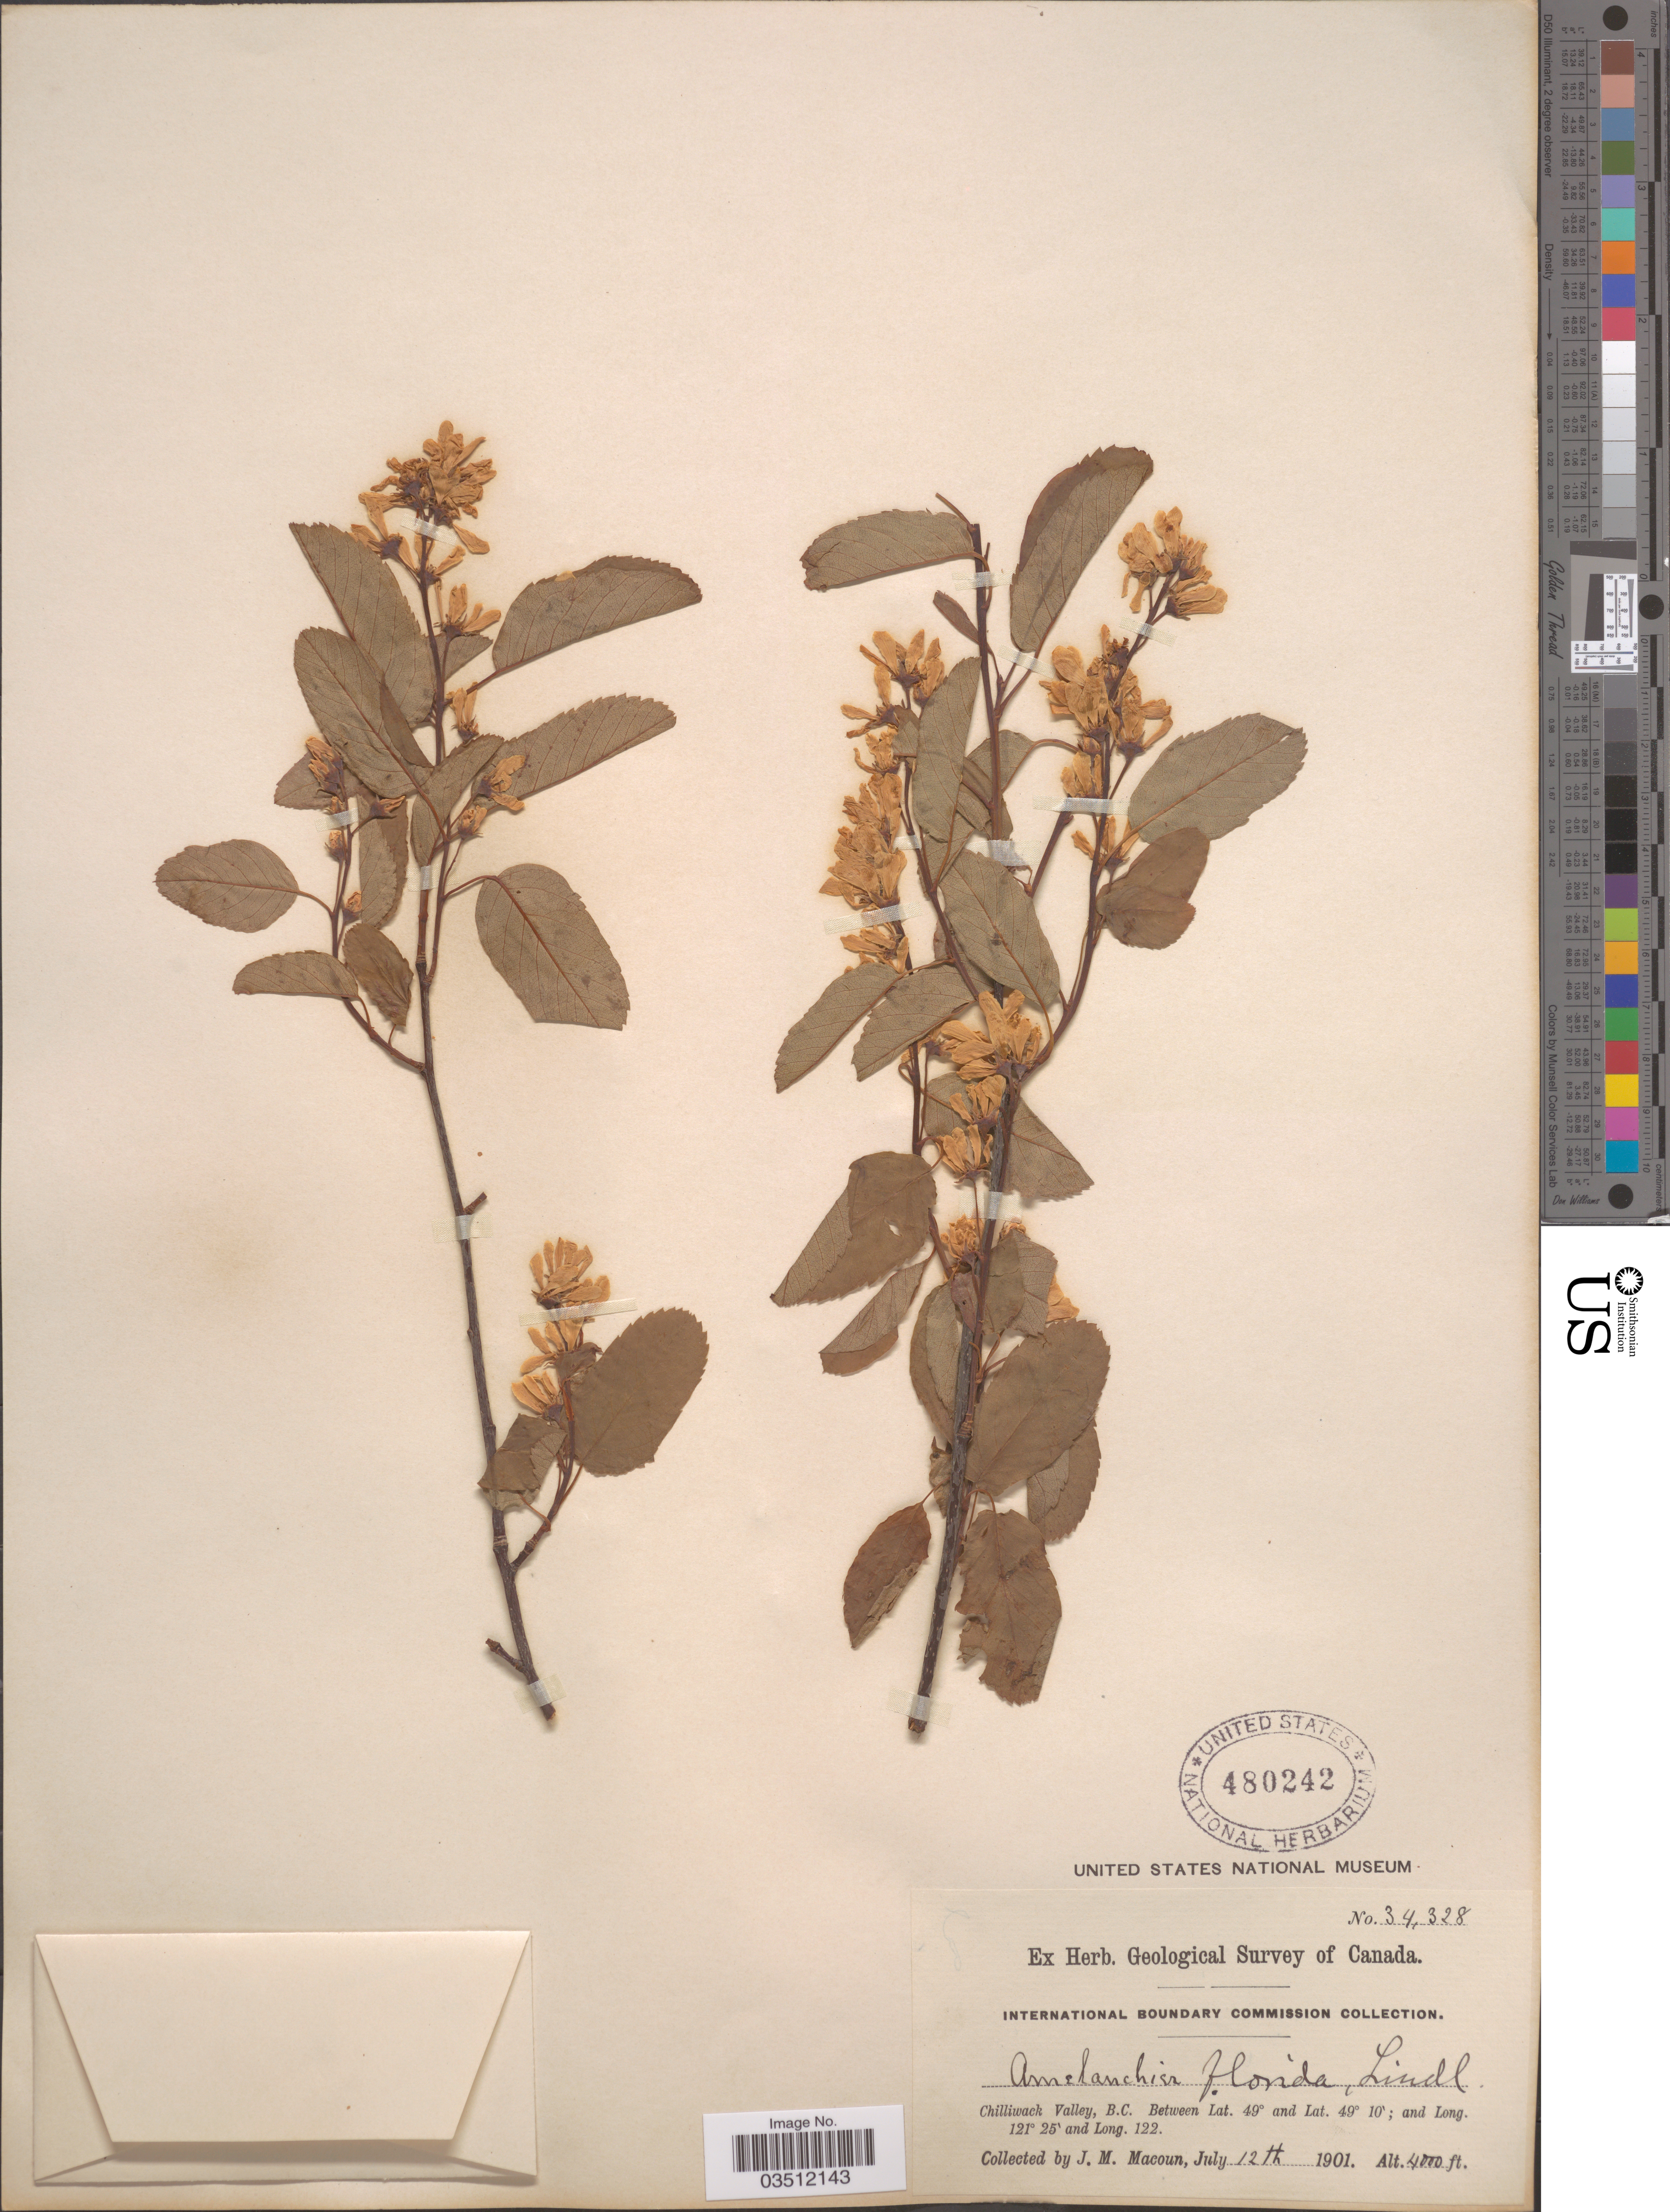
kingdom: Plantae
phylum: Tracheophyta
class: Magnoliopsida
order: Rosales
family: Rosaceae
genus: Amelanchier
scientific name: Amelanchier florida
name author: Lindl.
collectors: J. M. Macoun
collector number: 34328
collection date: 1901-07-12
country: Canada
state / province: British Columbia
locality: Chilliwack Valley.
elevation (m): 1219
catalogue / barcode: US 480242